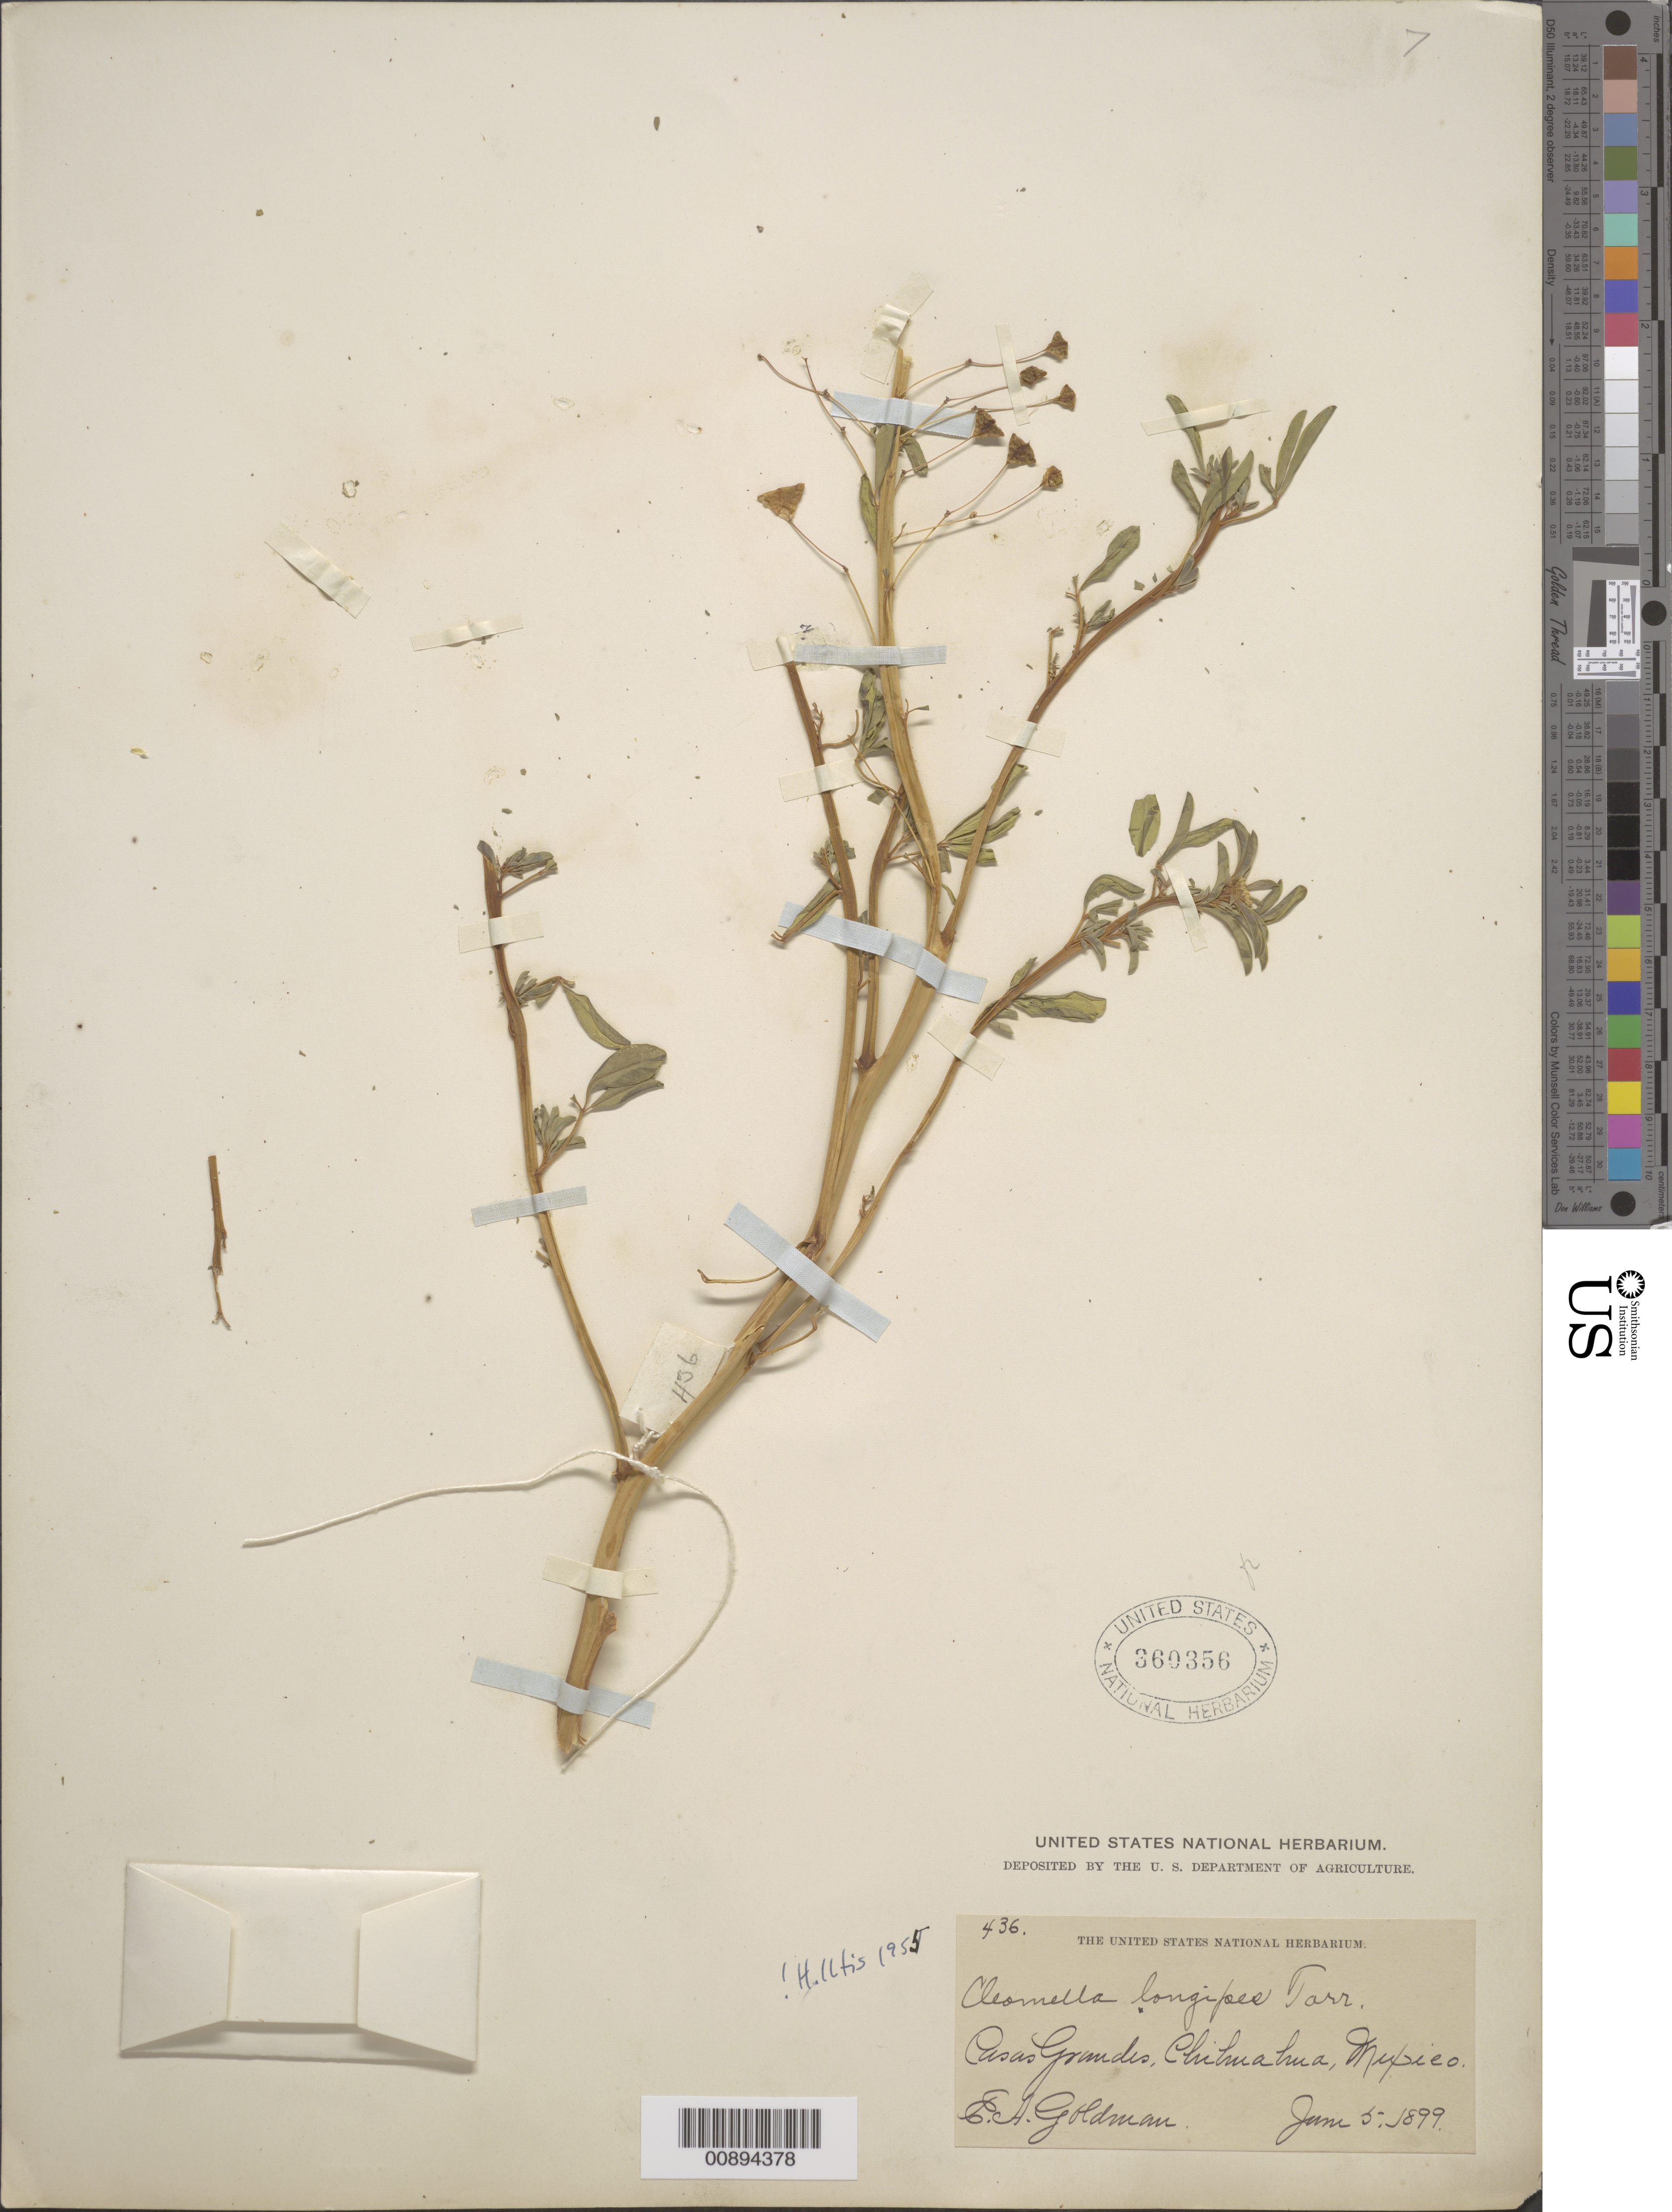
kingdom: Plantae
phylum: Tracheophyta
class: Magnoliopsida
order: Brassicales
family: Cleomaceae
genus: Cleomella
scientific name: Cleomella longipes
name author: Torr.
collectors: E. A. Goldman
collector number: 436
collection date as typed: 05 Jun 1899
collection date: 1899-06-05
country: Mexico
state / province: Chihuahua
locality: Casas Grandes, Chihuahua.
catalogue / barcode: US 360356